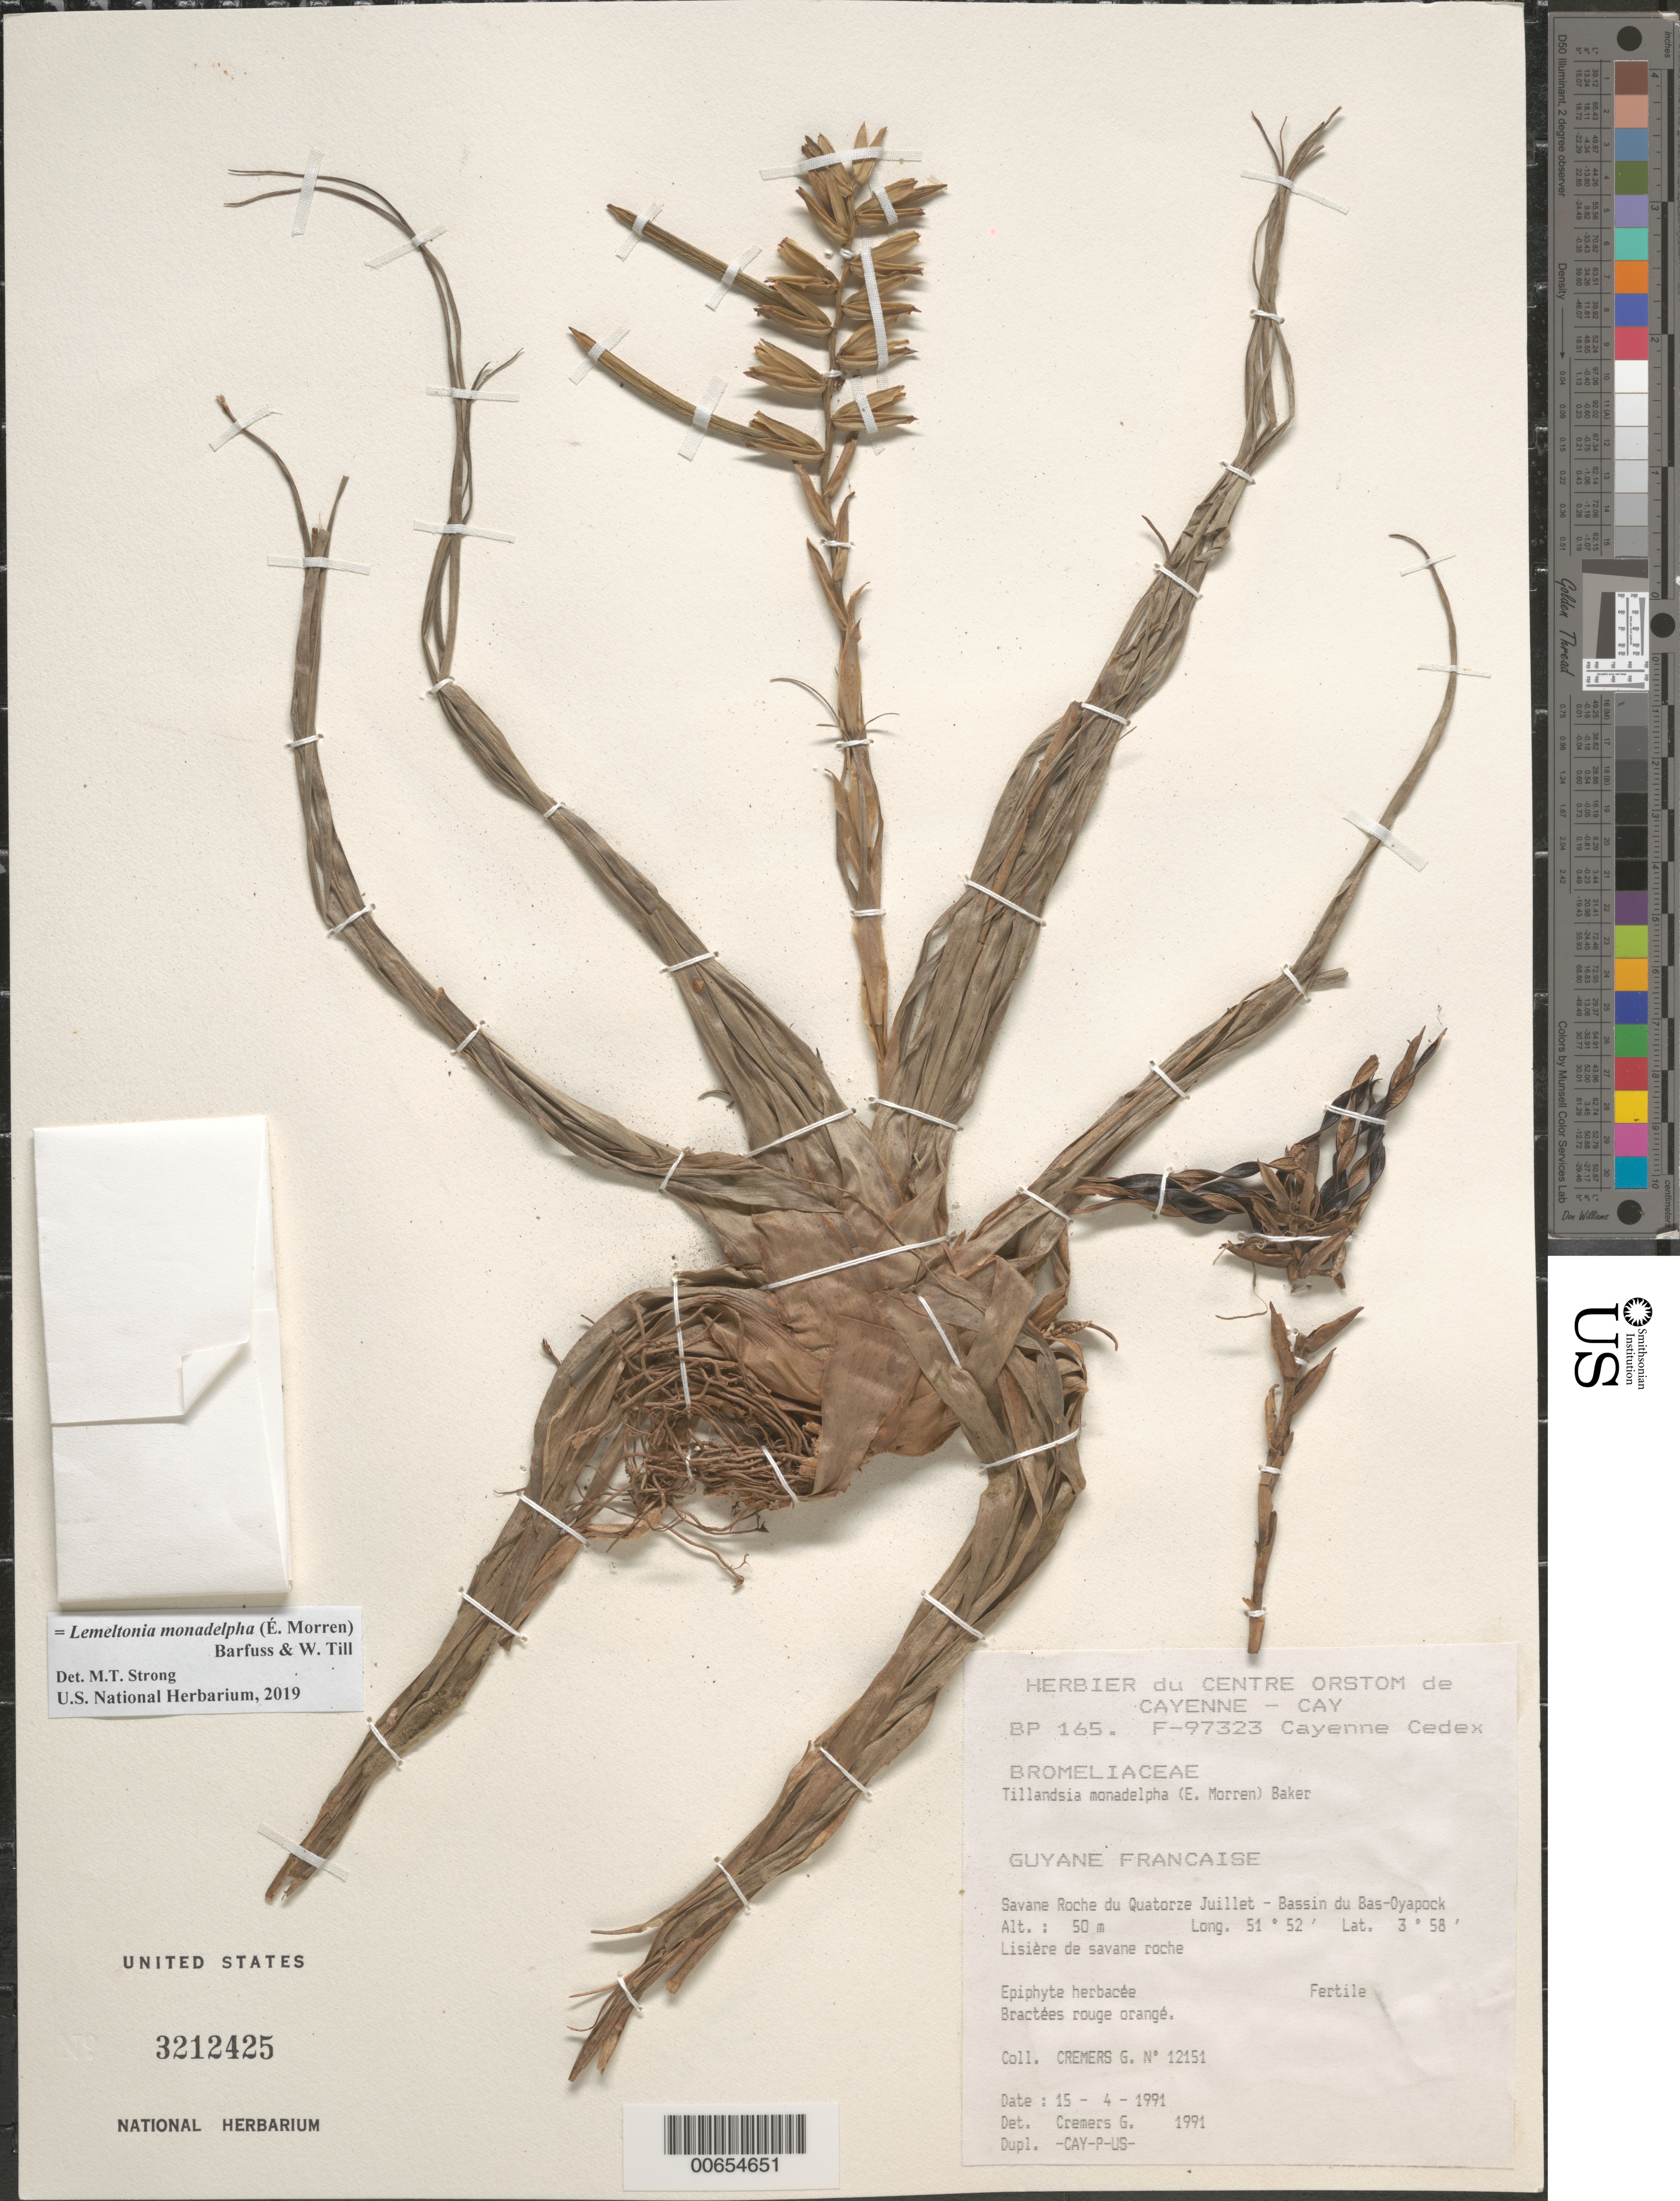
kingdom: Plantae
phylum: Tracheophyta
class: Liliopsida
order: Poales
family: Bromeliaceae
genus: Lemeltonia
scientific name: Lemeltonia monadelpha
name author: (É. Morren) Barfuss & W. Till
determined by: Strong, M. T., (US), Smithsonian Institution - National Museum of Natural History (UNITED STATES)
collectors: G. Cremers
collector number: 12151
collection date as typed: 15-Apr-89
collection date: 1989-04-15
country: French Guiana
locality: Savane Roche du Quatorze Juillet, Bassin du Bas-Oyapock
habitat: Lisière de savane roche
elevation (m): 50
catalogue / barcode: US 3212425